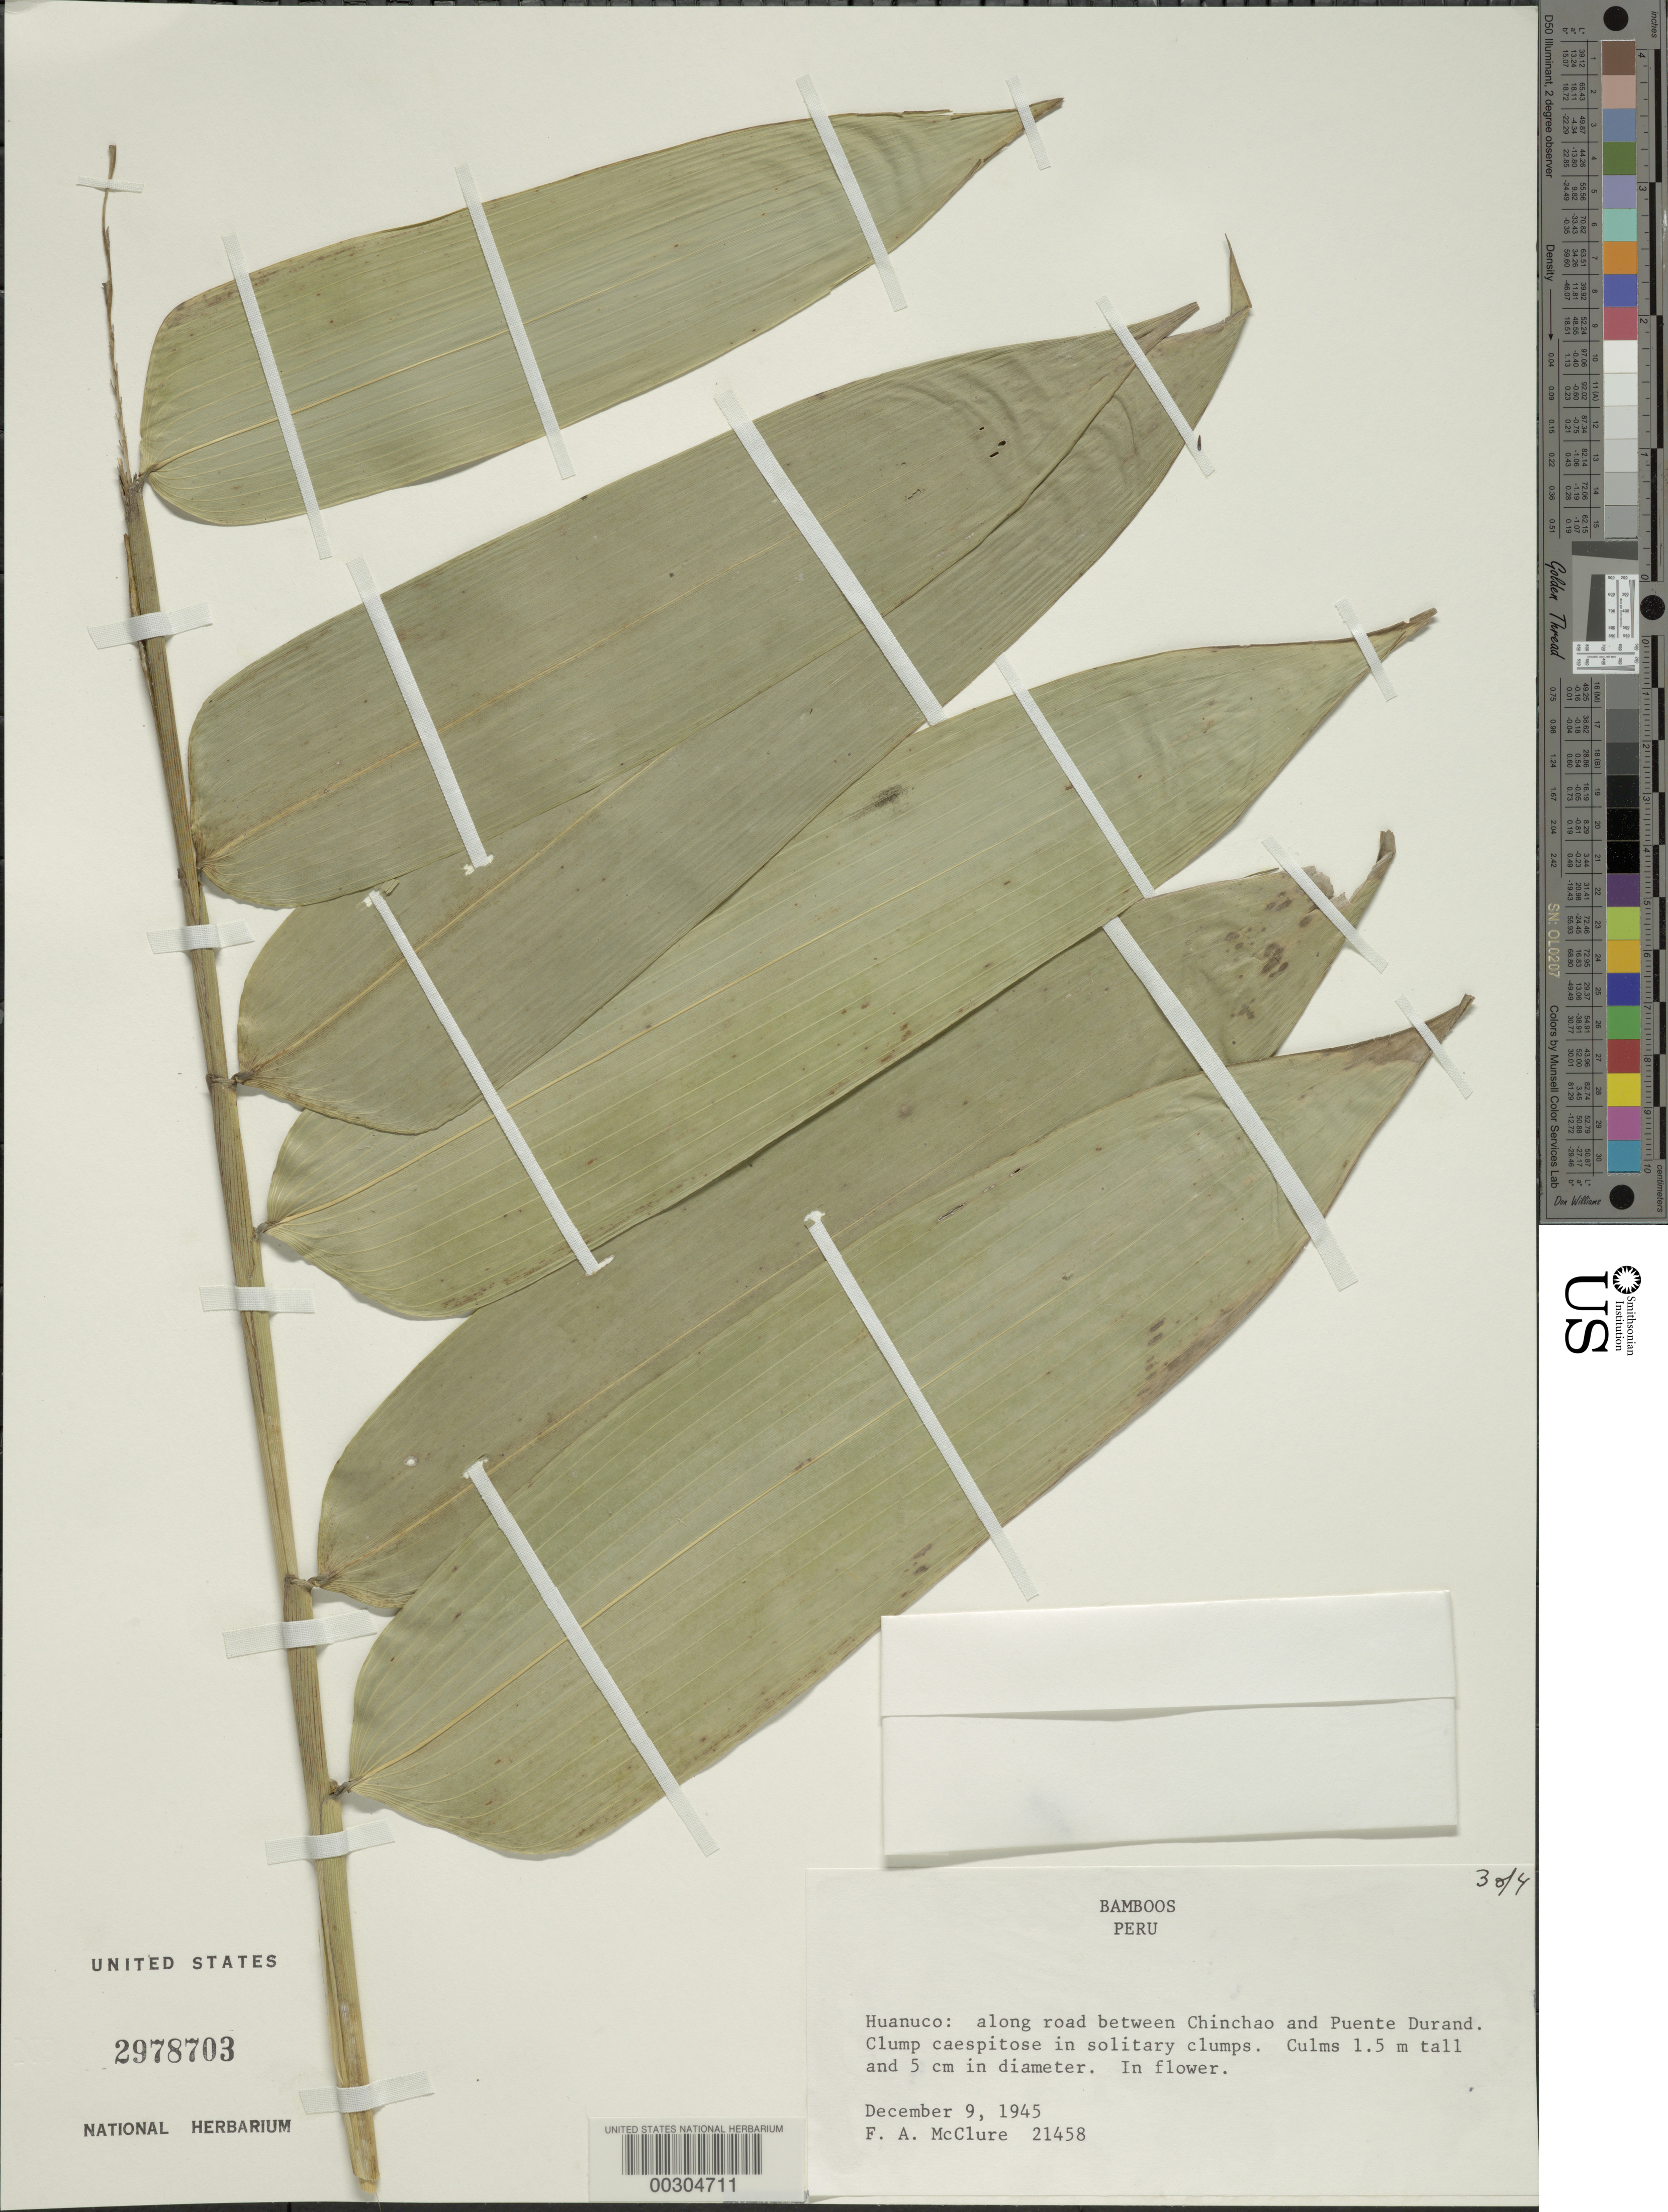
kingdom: Plantae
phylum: Tracheophyta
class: Liliopsida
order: Poales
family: Poaceae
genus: Olyra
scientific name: Olyra fasciculata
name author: Trin.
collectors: F. A. McClure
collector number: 21458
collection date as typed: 09 Dec 1945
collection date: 1945-12-09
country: Peru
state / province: Huánuco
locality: Chinchao, Puente Durand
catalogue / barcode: US 2978703